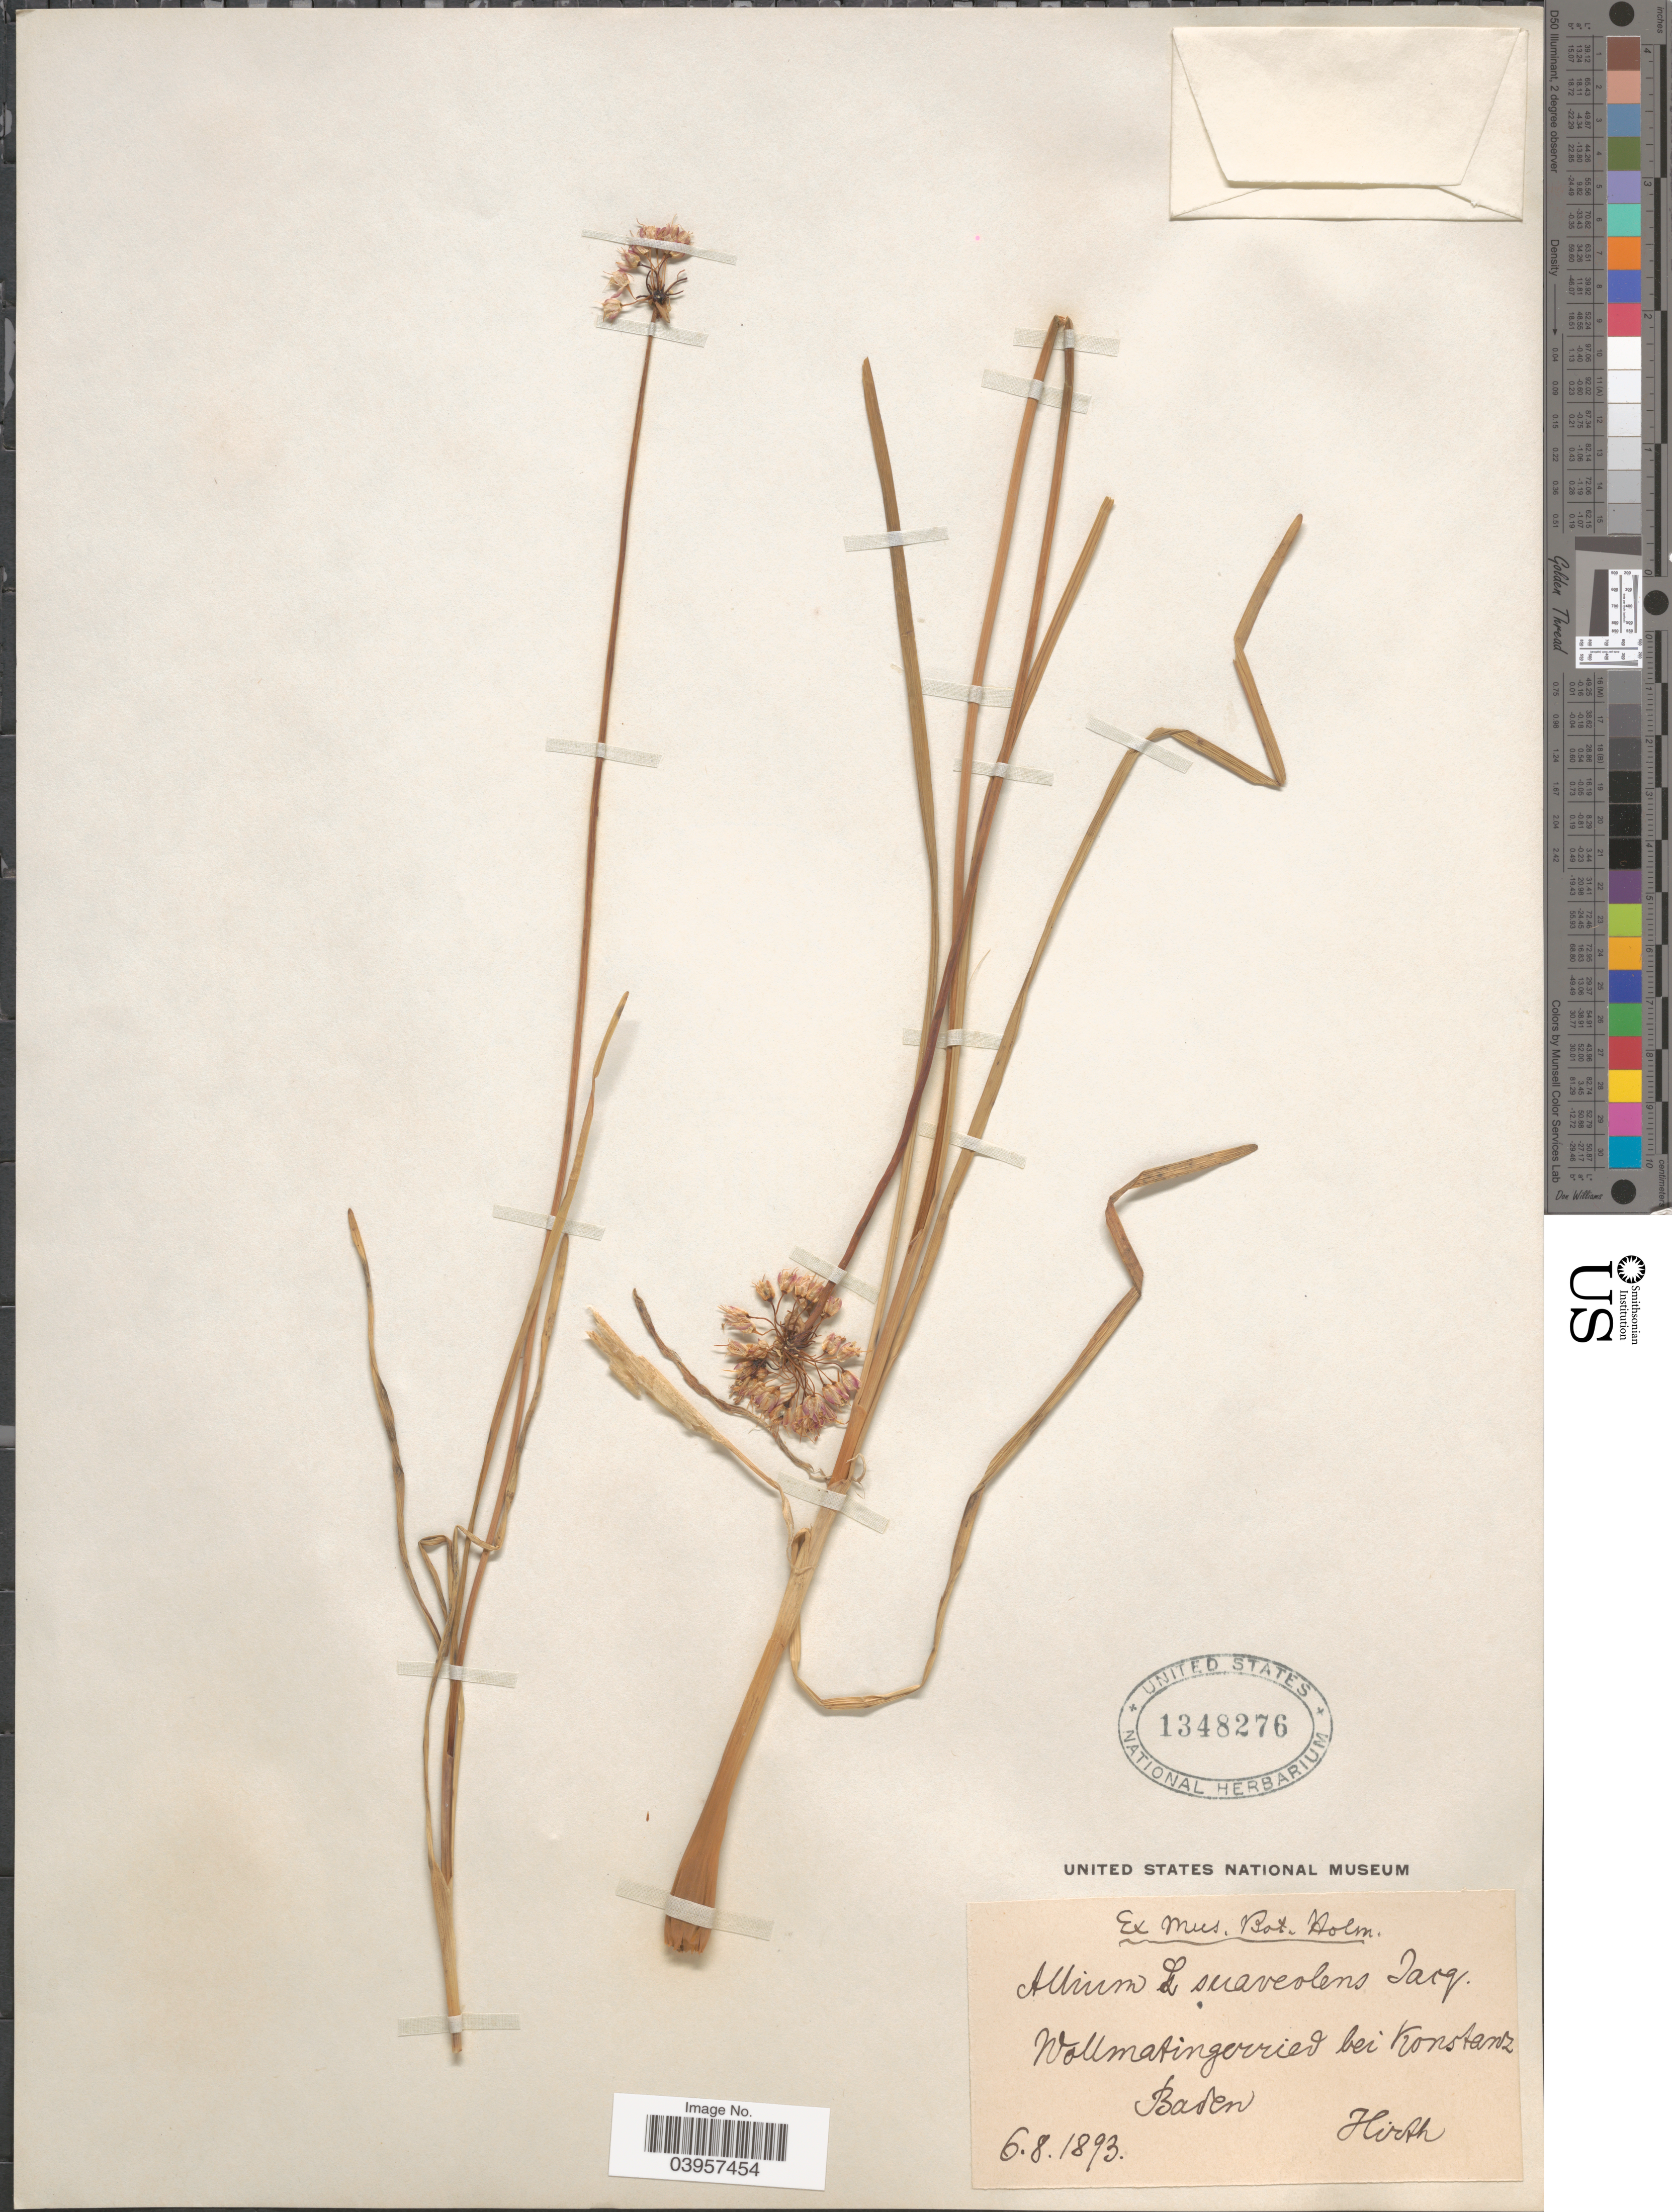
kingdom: Plantae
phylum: Tracheophyta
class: Liliopsida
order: Asparagales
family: Amaryllidaceae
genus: Allium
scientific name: Allium suaveolens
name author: Jacq.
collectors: Hirth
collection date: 1893-08-06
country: Germany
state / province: Baden-Württemberg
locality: Wollmatingerried bei Konstanz. Baden.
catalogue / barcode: US 1348276